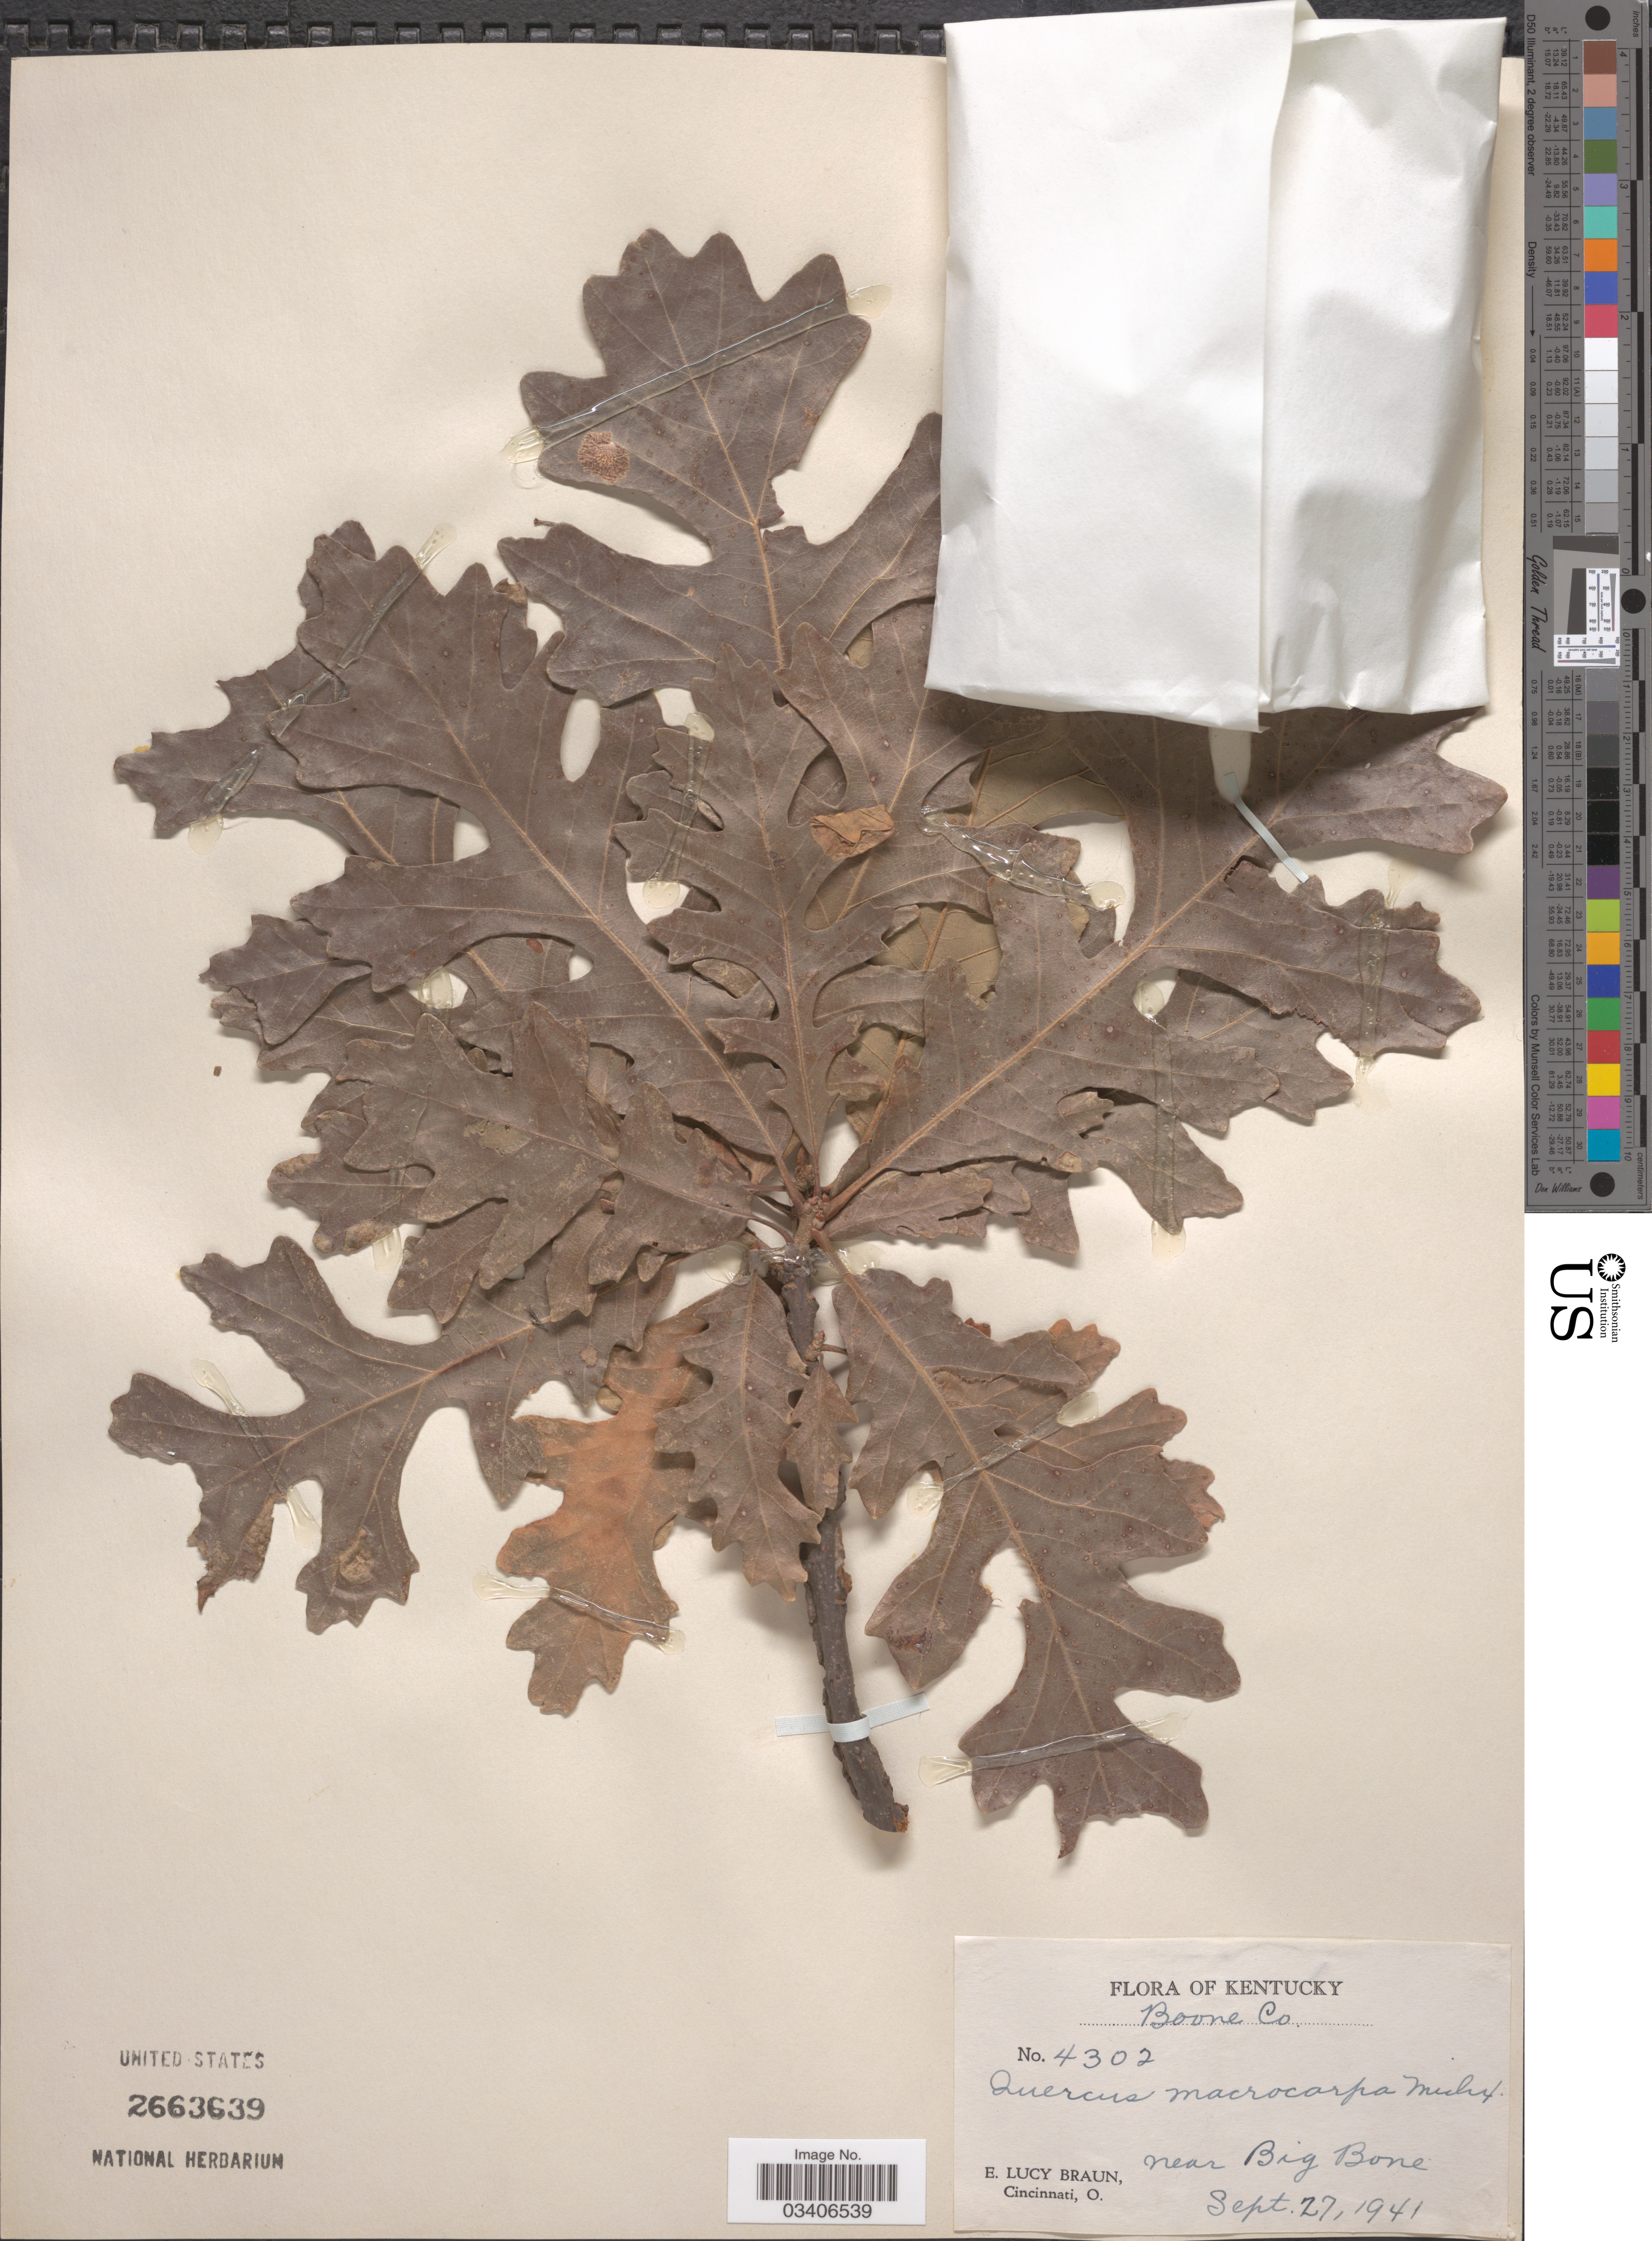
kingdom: Plantae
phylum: Tracheophyta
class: Magnoliopsida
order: Fagales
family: Fagaceae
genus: Quercus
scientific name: Quercus macrocarpa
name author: Michx.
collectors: E. L. Braun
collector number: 4302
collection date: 1941-09-27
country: United States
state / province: Kentucky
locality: Boone Co. near Big Bone.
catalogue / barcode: US 2663639